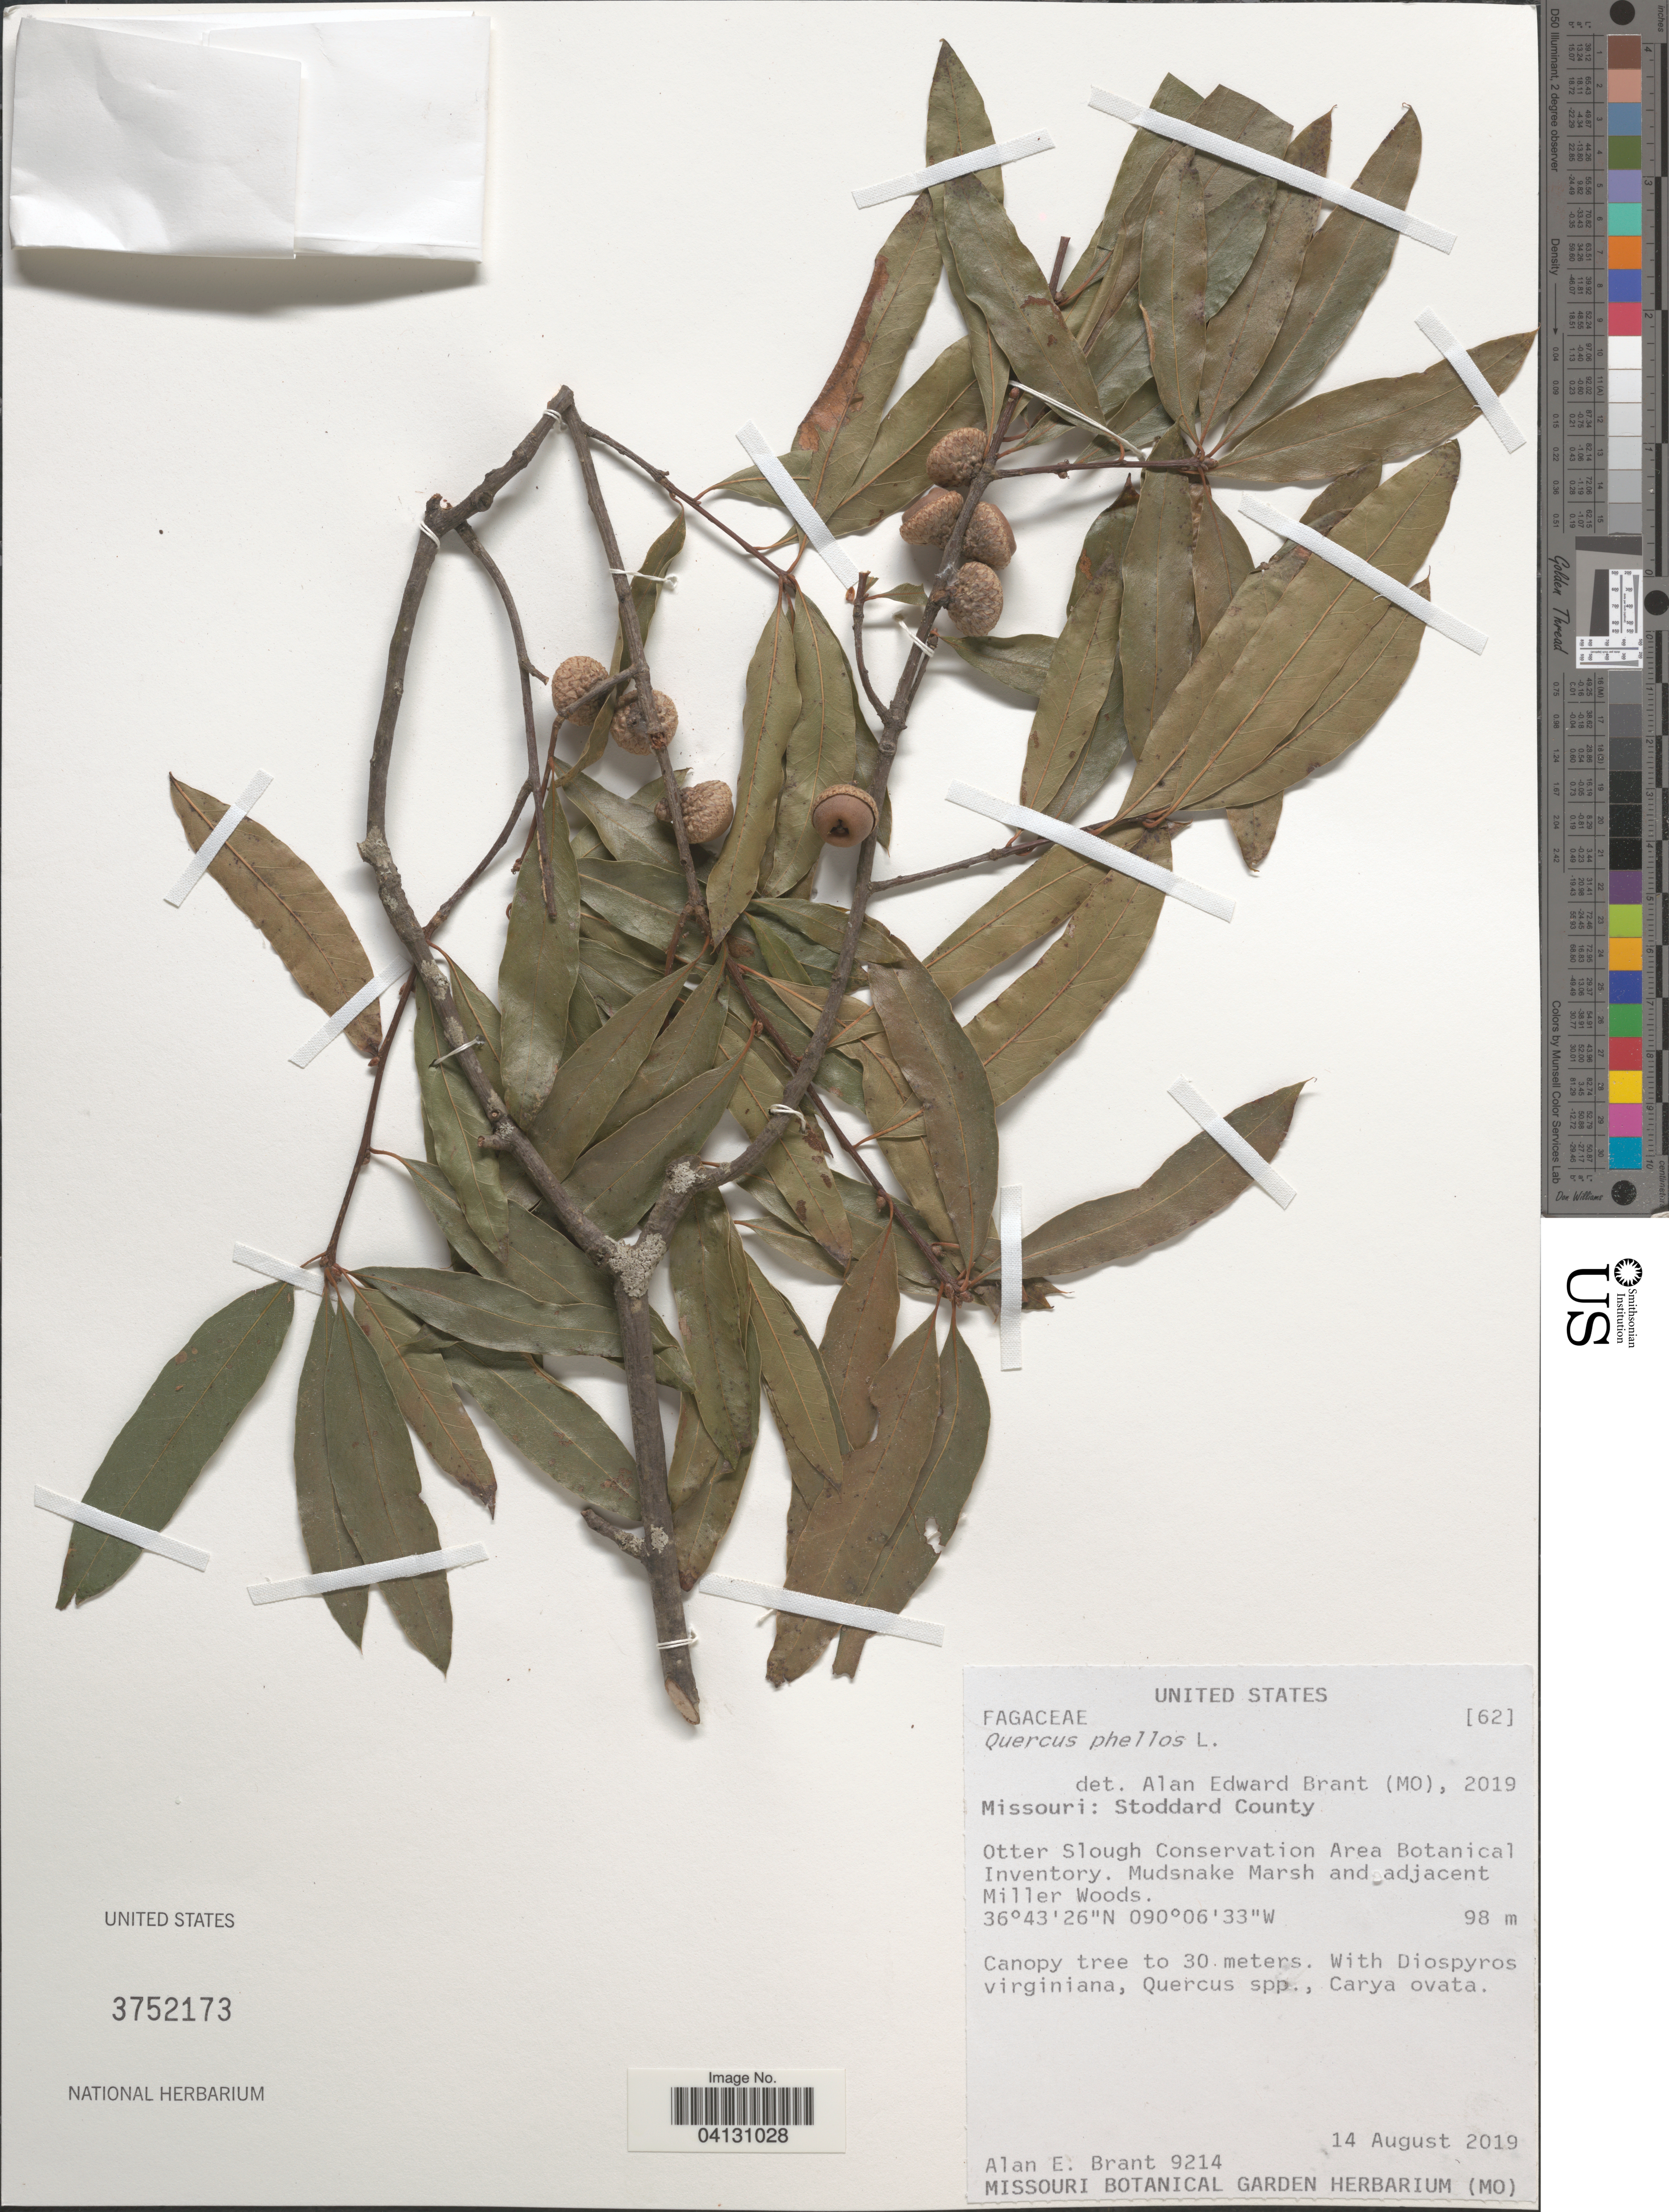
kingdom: Plantae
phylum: Tracheophyta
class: Magnoliopsida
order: Fagales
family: Fagaceae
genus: Quercus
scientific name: Quercus phellos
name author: L.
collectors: A. Brant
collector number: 9214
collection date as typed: Transcribed d/m/y: 14/8/2019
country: United States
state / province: Missouri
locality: Stoddard County. Otter Slough Conservation Area Botanical Inventory. Mudsnake Marsh and adjacent Miller Woods.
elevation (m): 98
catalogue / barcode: US 3752173